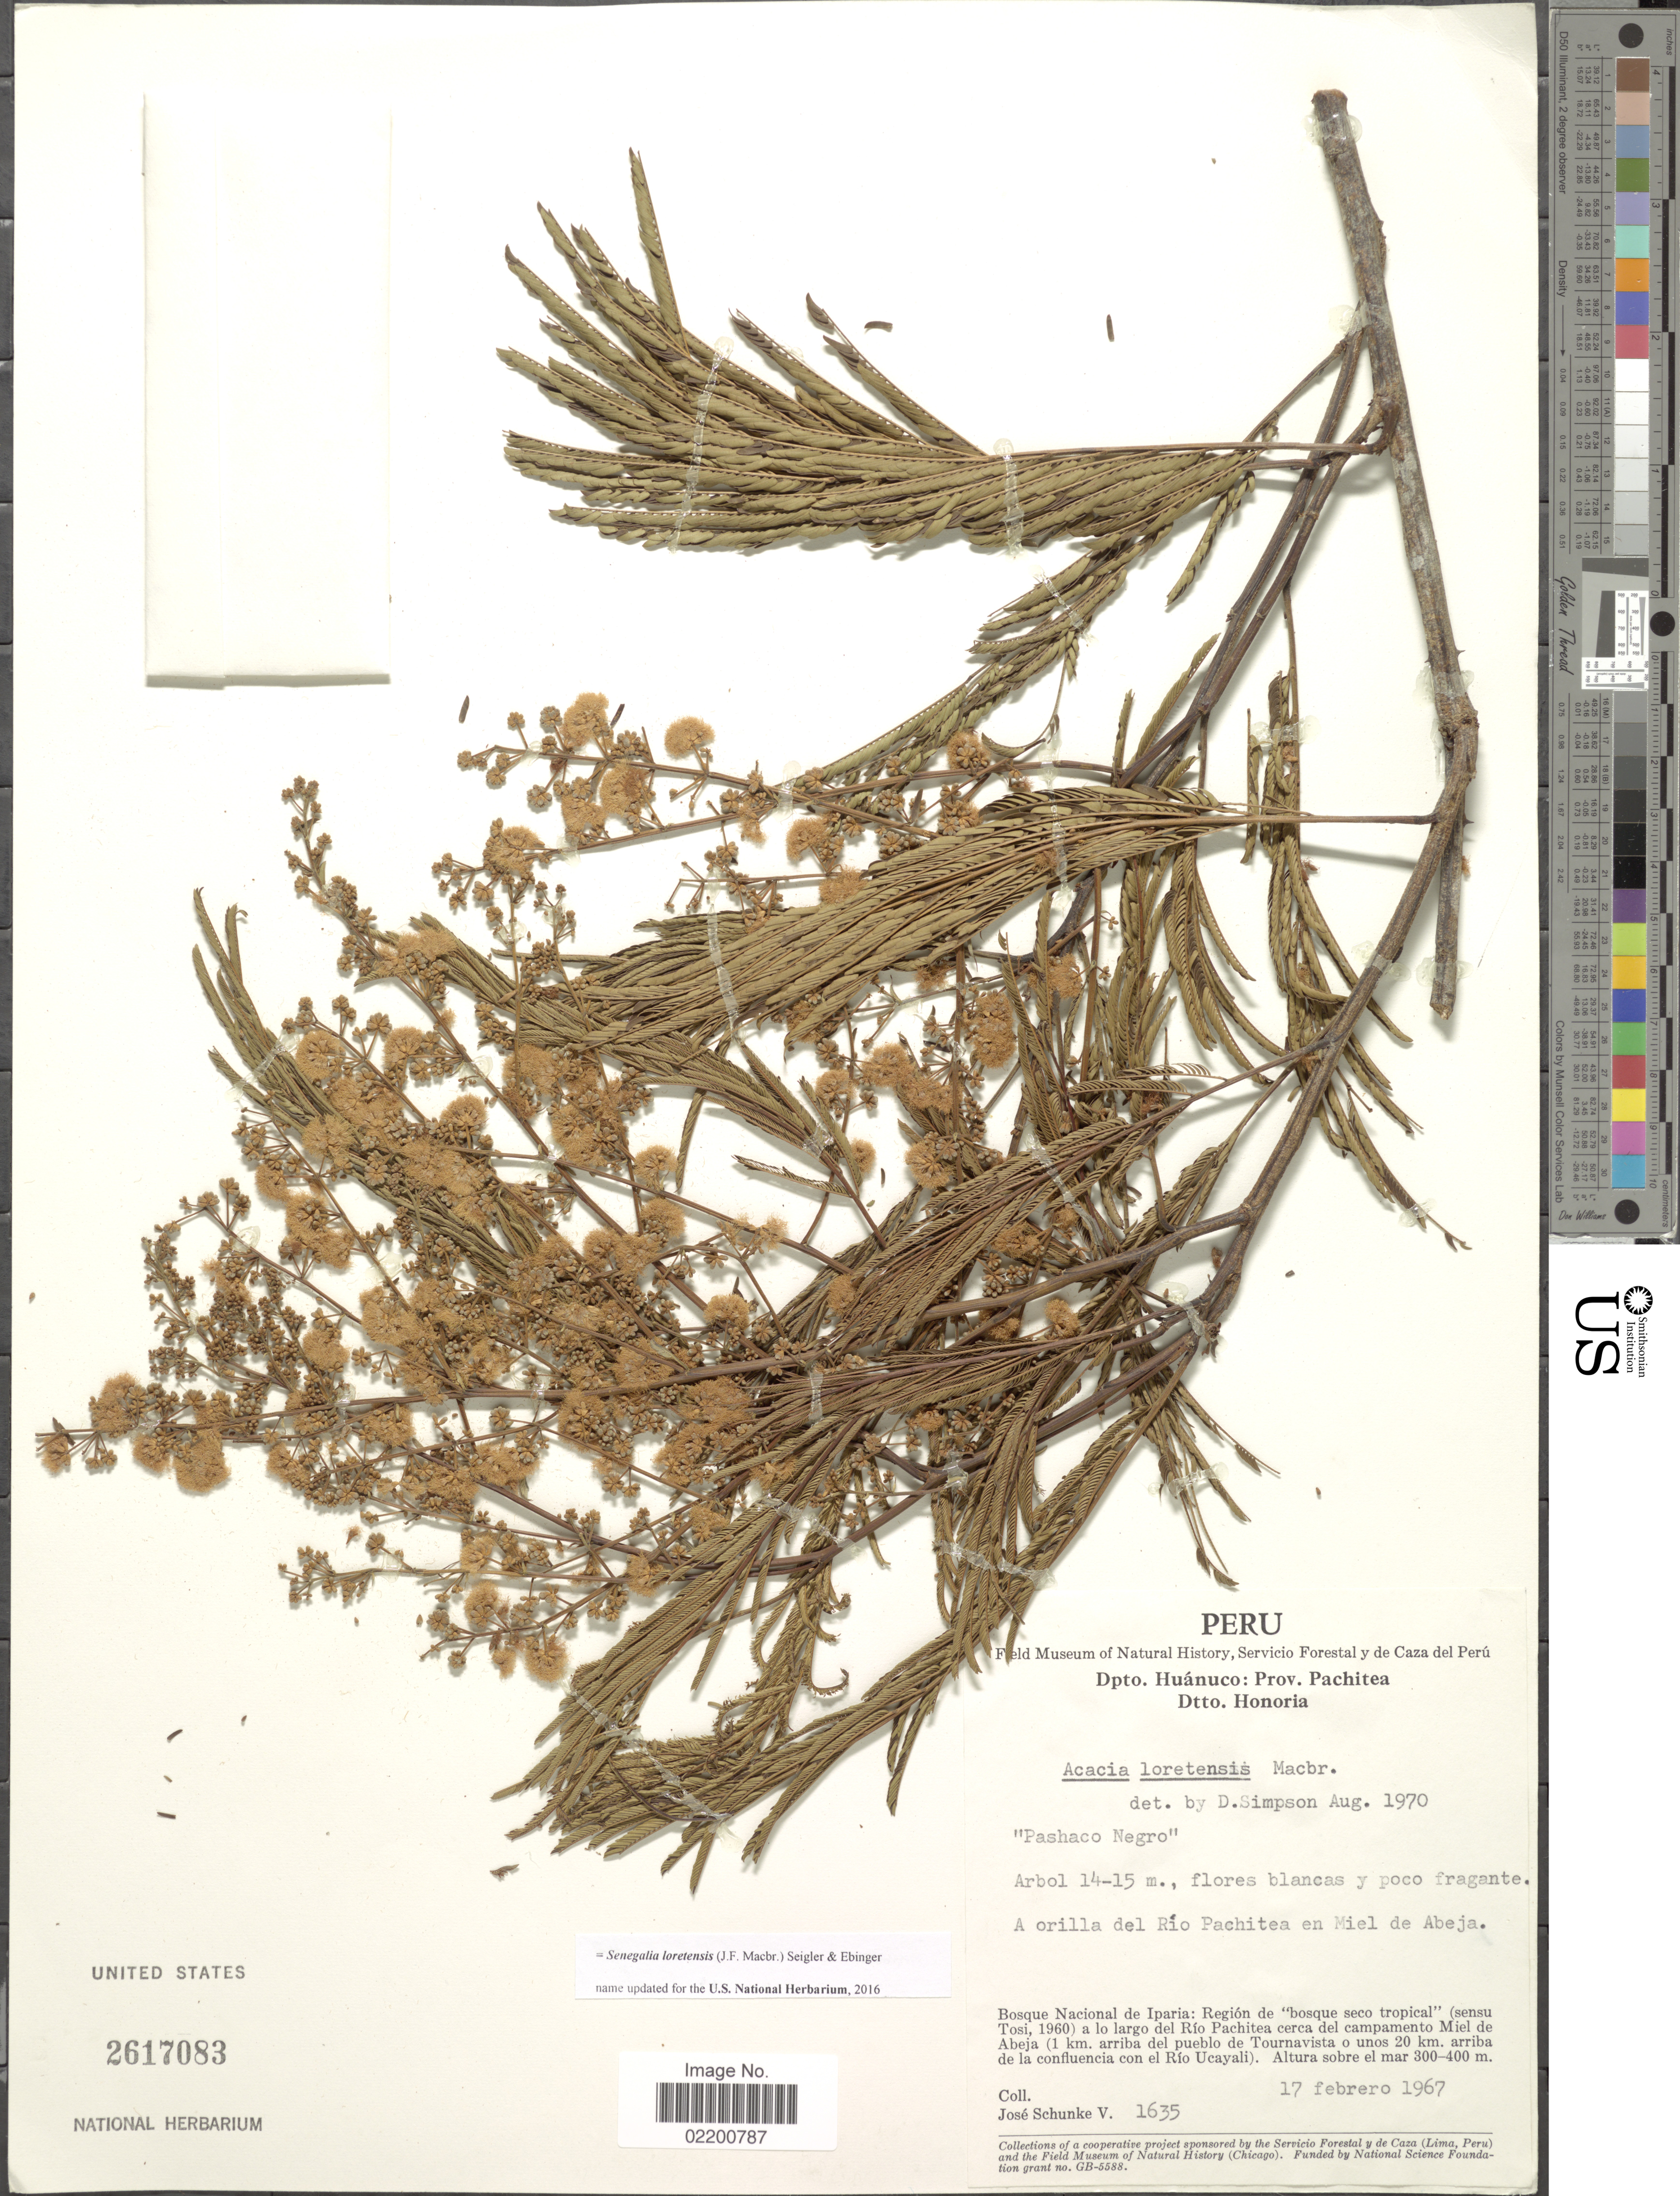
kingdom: Plantae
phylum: Tracheophyta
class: Magnoliopsida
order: Fabales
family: Fabaceae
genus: Senegalia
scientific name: Senegalia loretensis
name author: (J.F. Macbr.) Seigler & Ebinger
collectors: J. Schunke Vigo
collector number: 1635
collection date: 1967-02-17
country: Peru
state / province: Huánuco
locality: Dpto. Huanuco: Prov. Pachitea, Dtto. Honoria, Bosque Nacional de Iparia: Region de "bosque seco tropical" (sensu Tosi, 1960) a lo largo del Rio Pachitea cerca del campamento Miel de Abeja (1km arriba del pueblo de Touravista o unos 20 km. arriba de la confluencia con el Rio Ucayali)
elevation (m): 300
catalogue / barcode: US 2617083